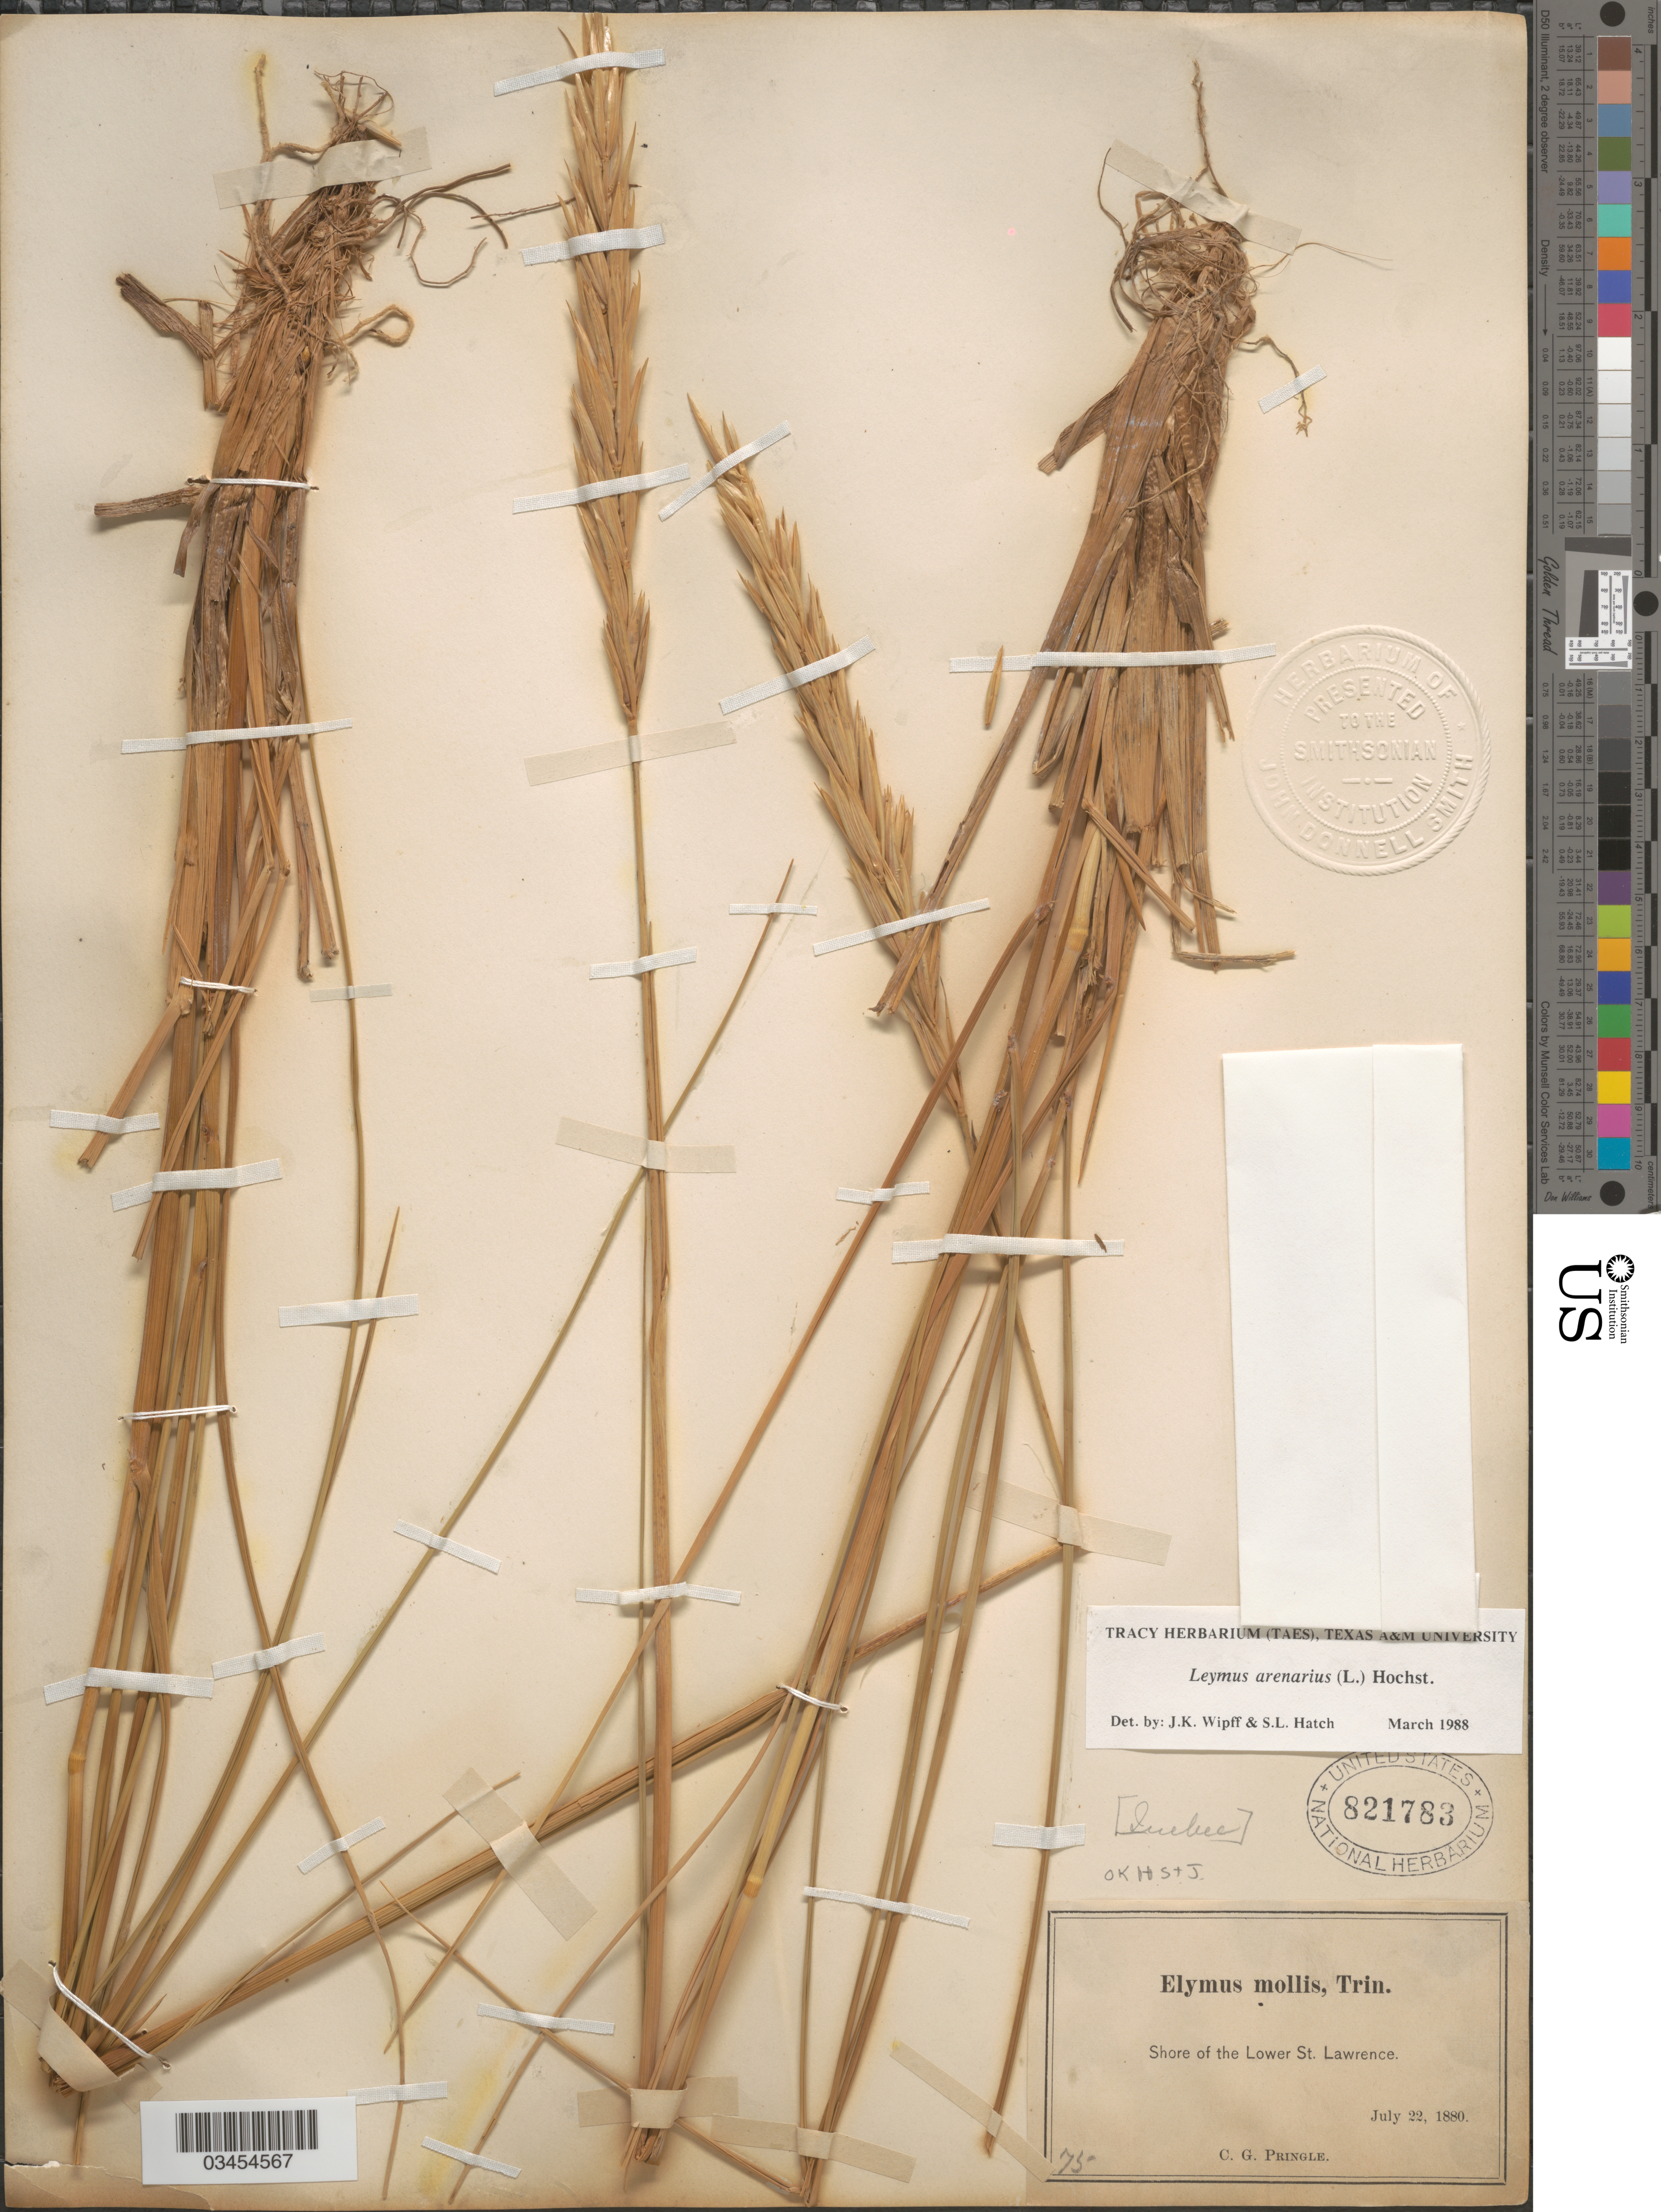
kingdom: Plantae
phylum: Tracheophyta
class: Liliopsida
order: Poales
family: Poaceae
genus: Leymus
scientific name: Leymus arenarius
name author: (L.) Hochst.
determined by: Soreng, Robert J., Research Associate (BOT), Smithsonian Institution - National Museum of Natural History (UNITED STATES)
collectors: C. G. Pringle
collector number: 75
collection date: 1880-07-22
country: Canada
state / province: Quebec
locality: Shore of the Lower St. Lawrence.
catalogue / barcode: US 821783